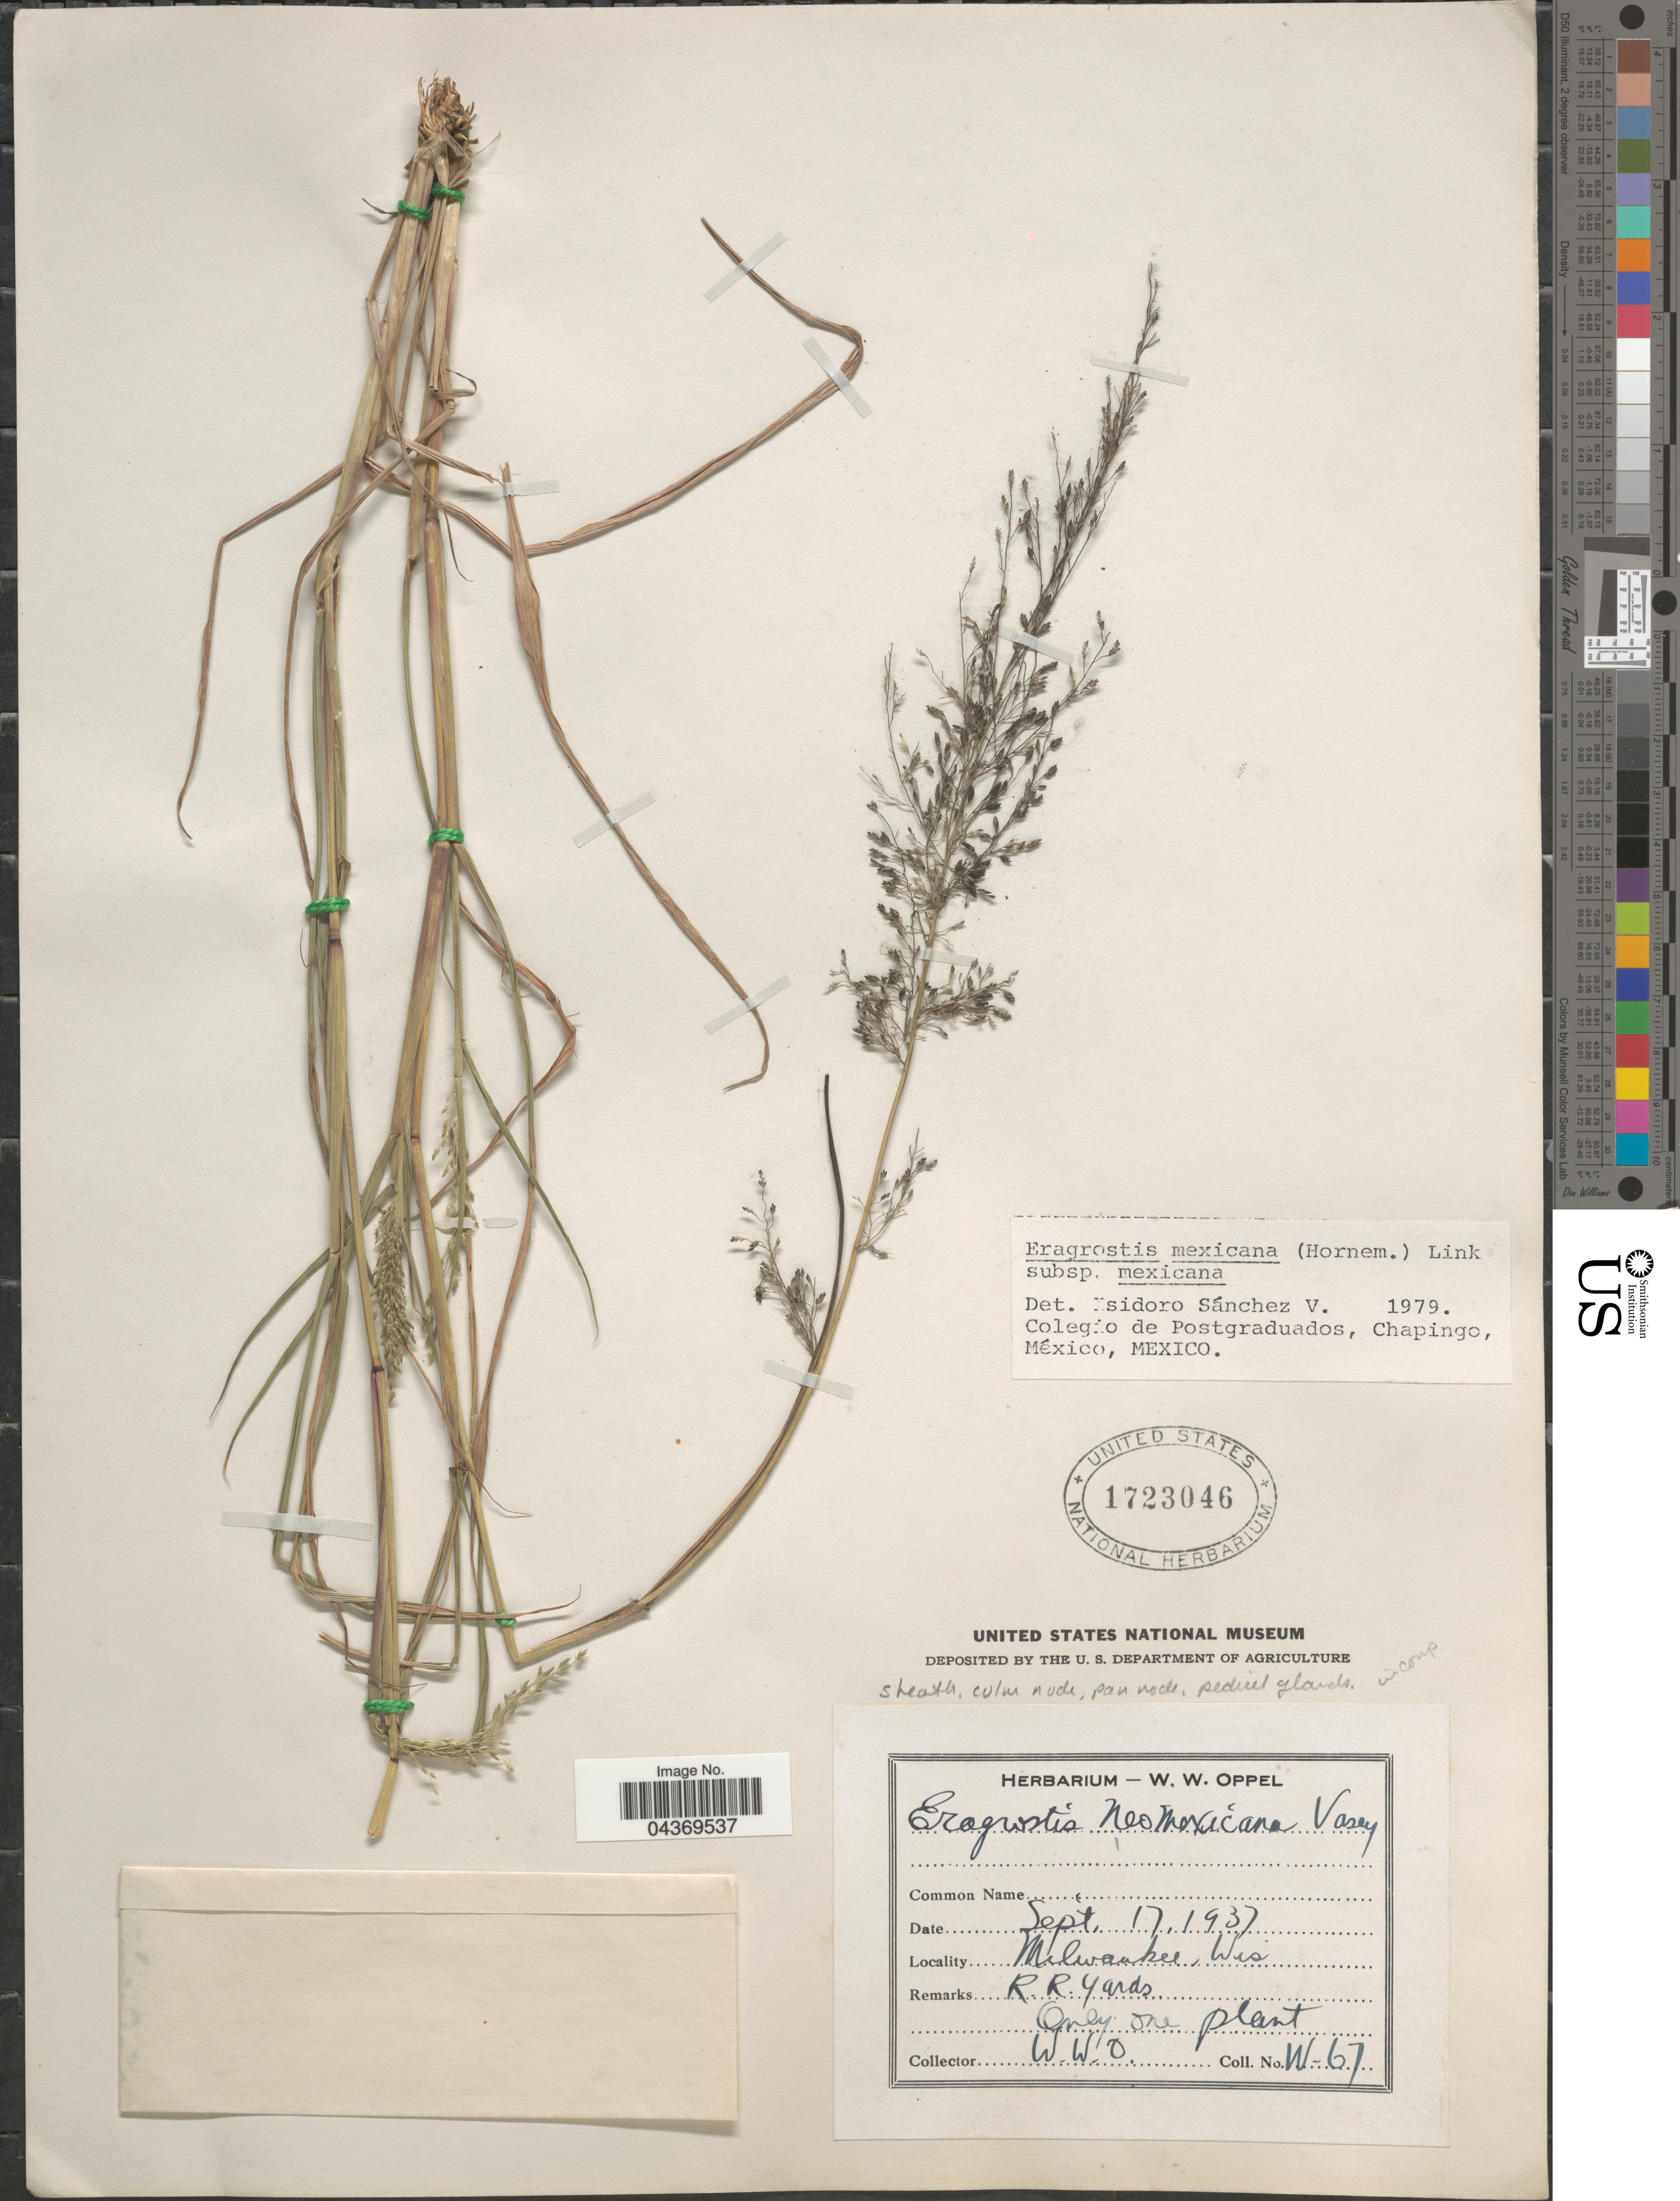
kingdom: Plantae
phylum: Tracheophyta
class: Liliopsida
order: Poales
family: Poaceae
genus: Eragrostis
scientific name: Eragrostis mexicana subsp. mexicana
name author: (Hornem.) Link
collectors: W. Oppel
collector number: W-67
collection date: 1937-09-17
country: United States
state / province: Wisconsin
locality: Milwaukee. R.R. Yards.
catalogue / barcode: US 1723046